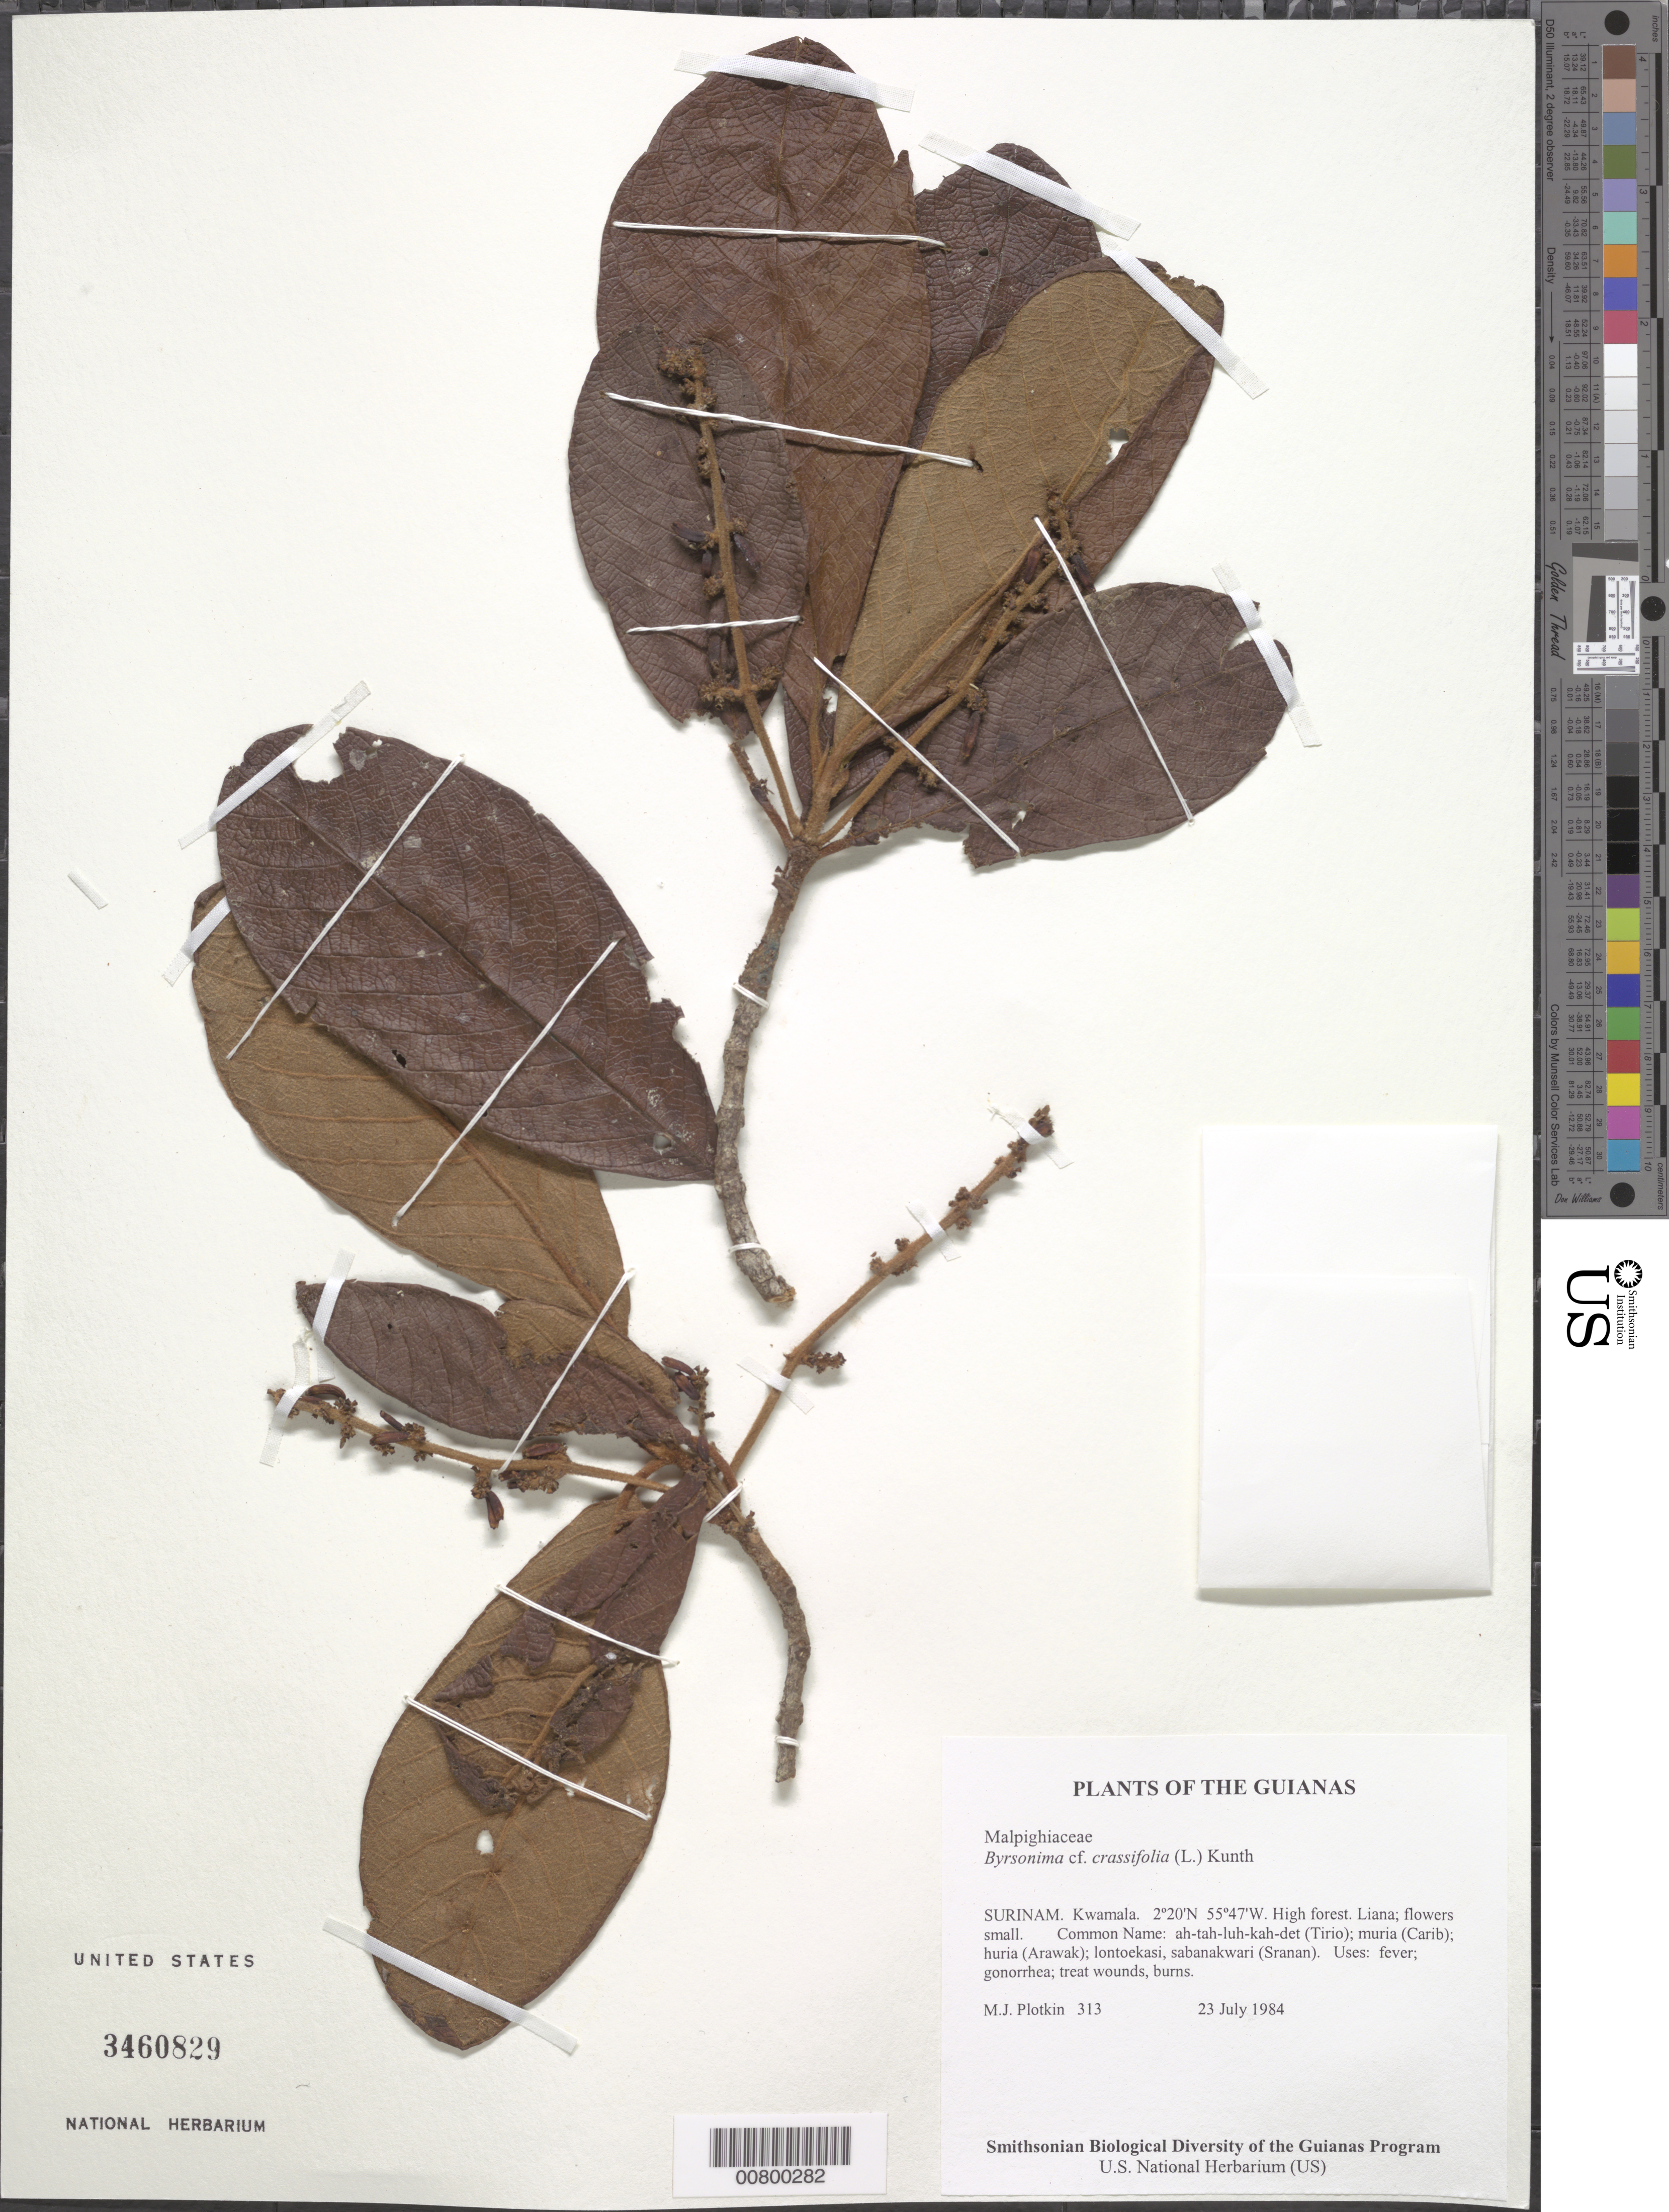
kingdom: Plantae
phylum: Tracheophyta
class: Magnoliopsida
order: Malpighiales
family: Malpighiaceae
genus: Byrsonima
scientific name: Byrsonima crassifolia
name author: (L.) Kunth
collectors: M. Plotkin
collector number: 313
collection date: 1984-07-23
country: Suriname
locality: The Guianas. Kwamala.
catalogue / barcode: US 3460829